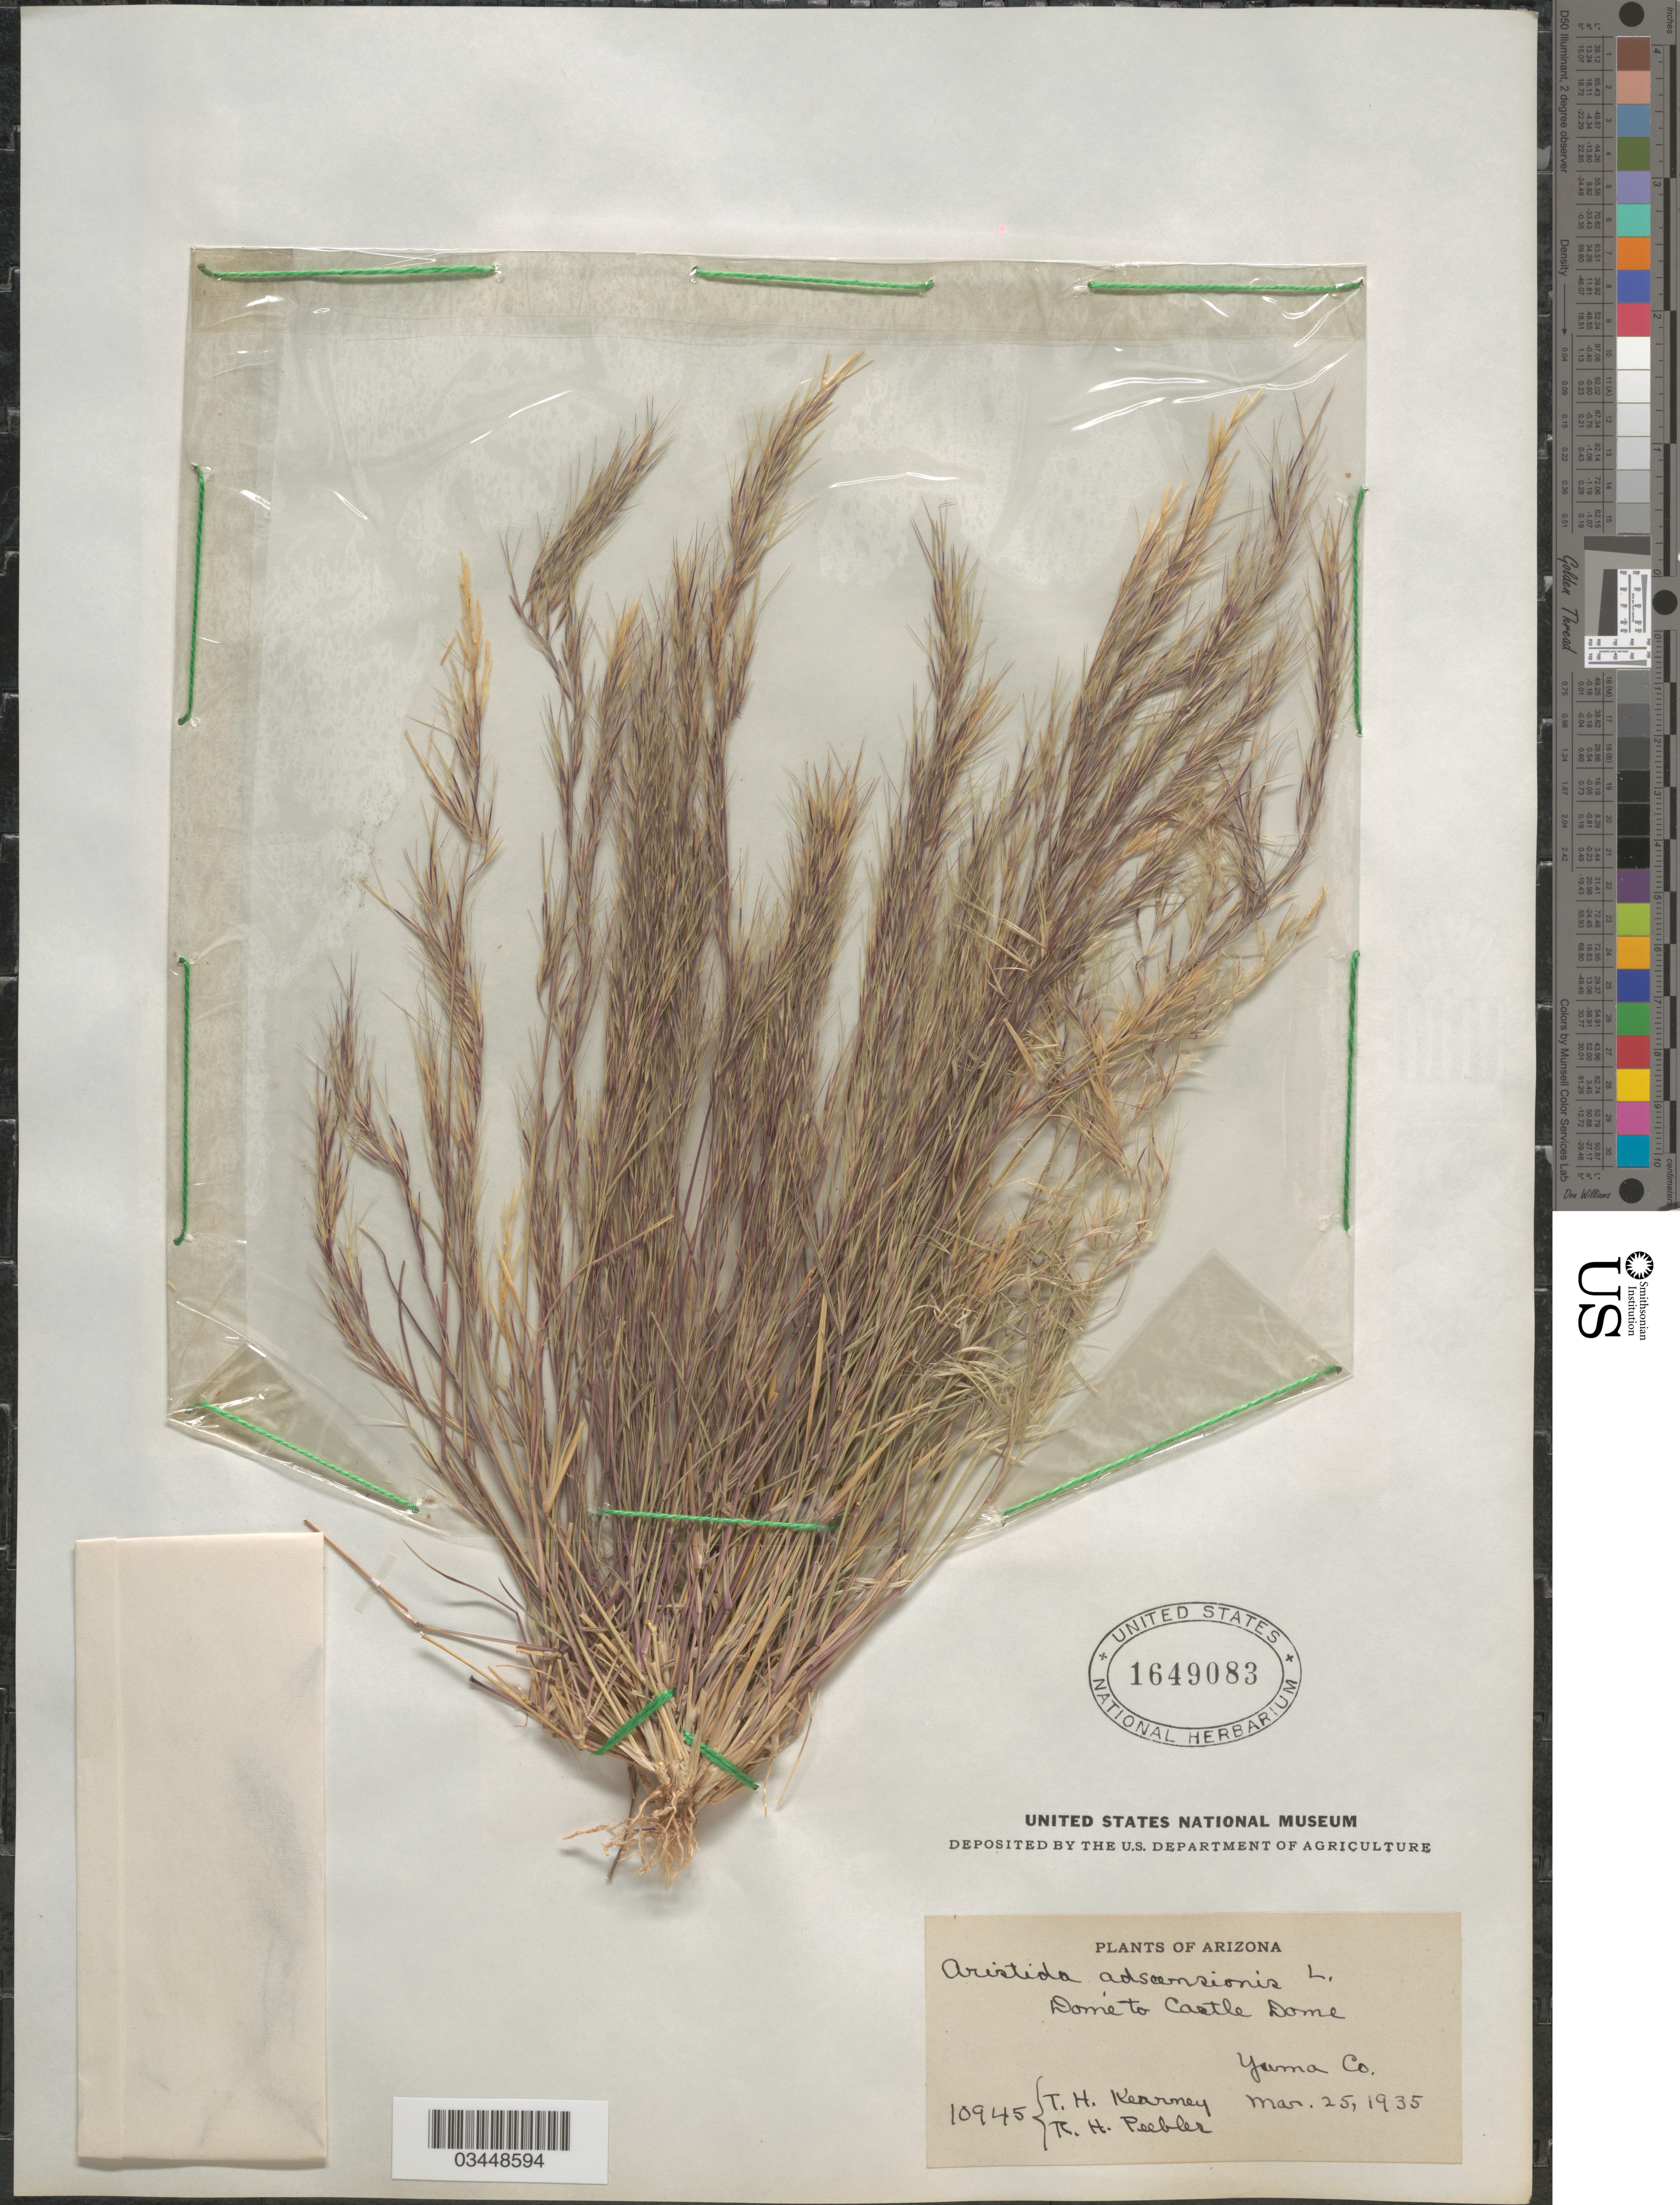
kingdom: Plantae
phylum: Tracheophyta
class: Liliopsida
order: Poales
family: Poaceae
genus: Aristida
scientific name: Aristida adscensionis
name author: L.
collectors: T. H. Kearney & R. H. Peebles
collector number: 10945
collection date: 1935-03-25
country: United States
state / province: Arizona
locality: Dome to Castle Dome. Yuma Co.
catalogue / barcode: US 1649083